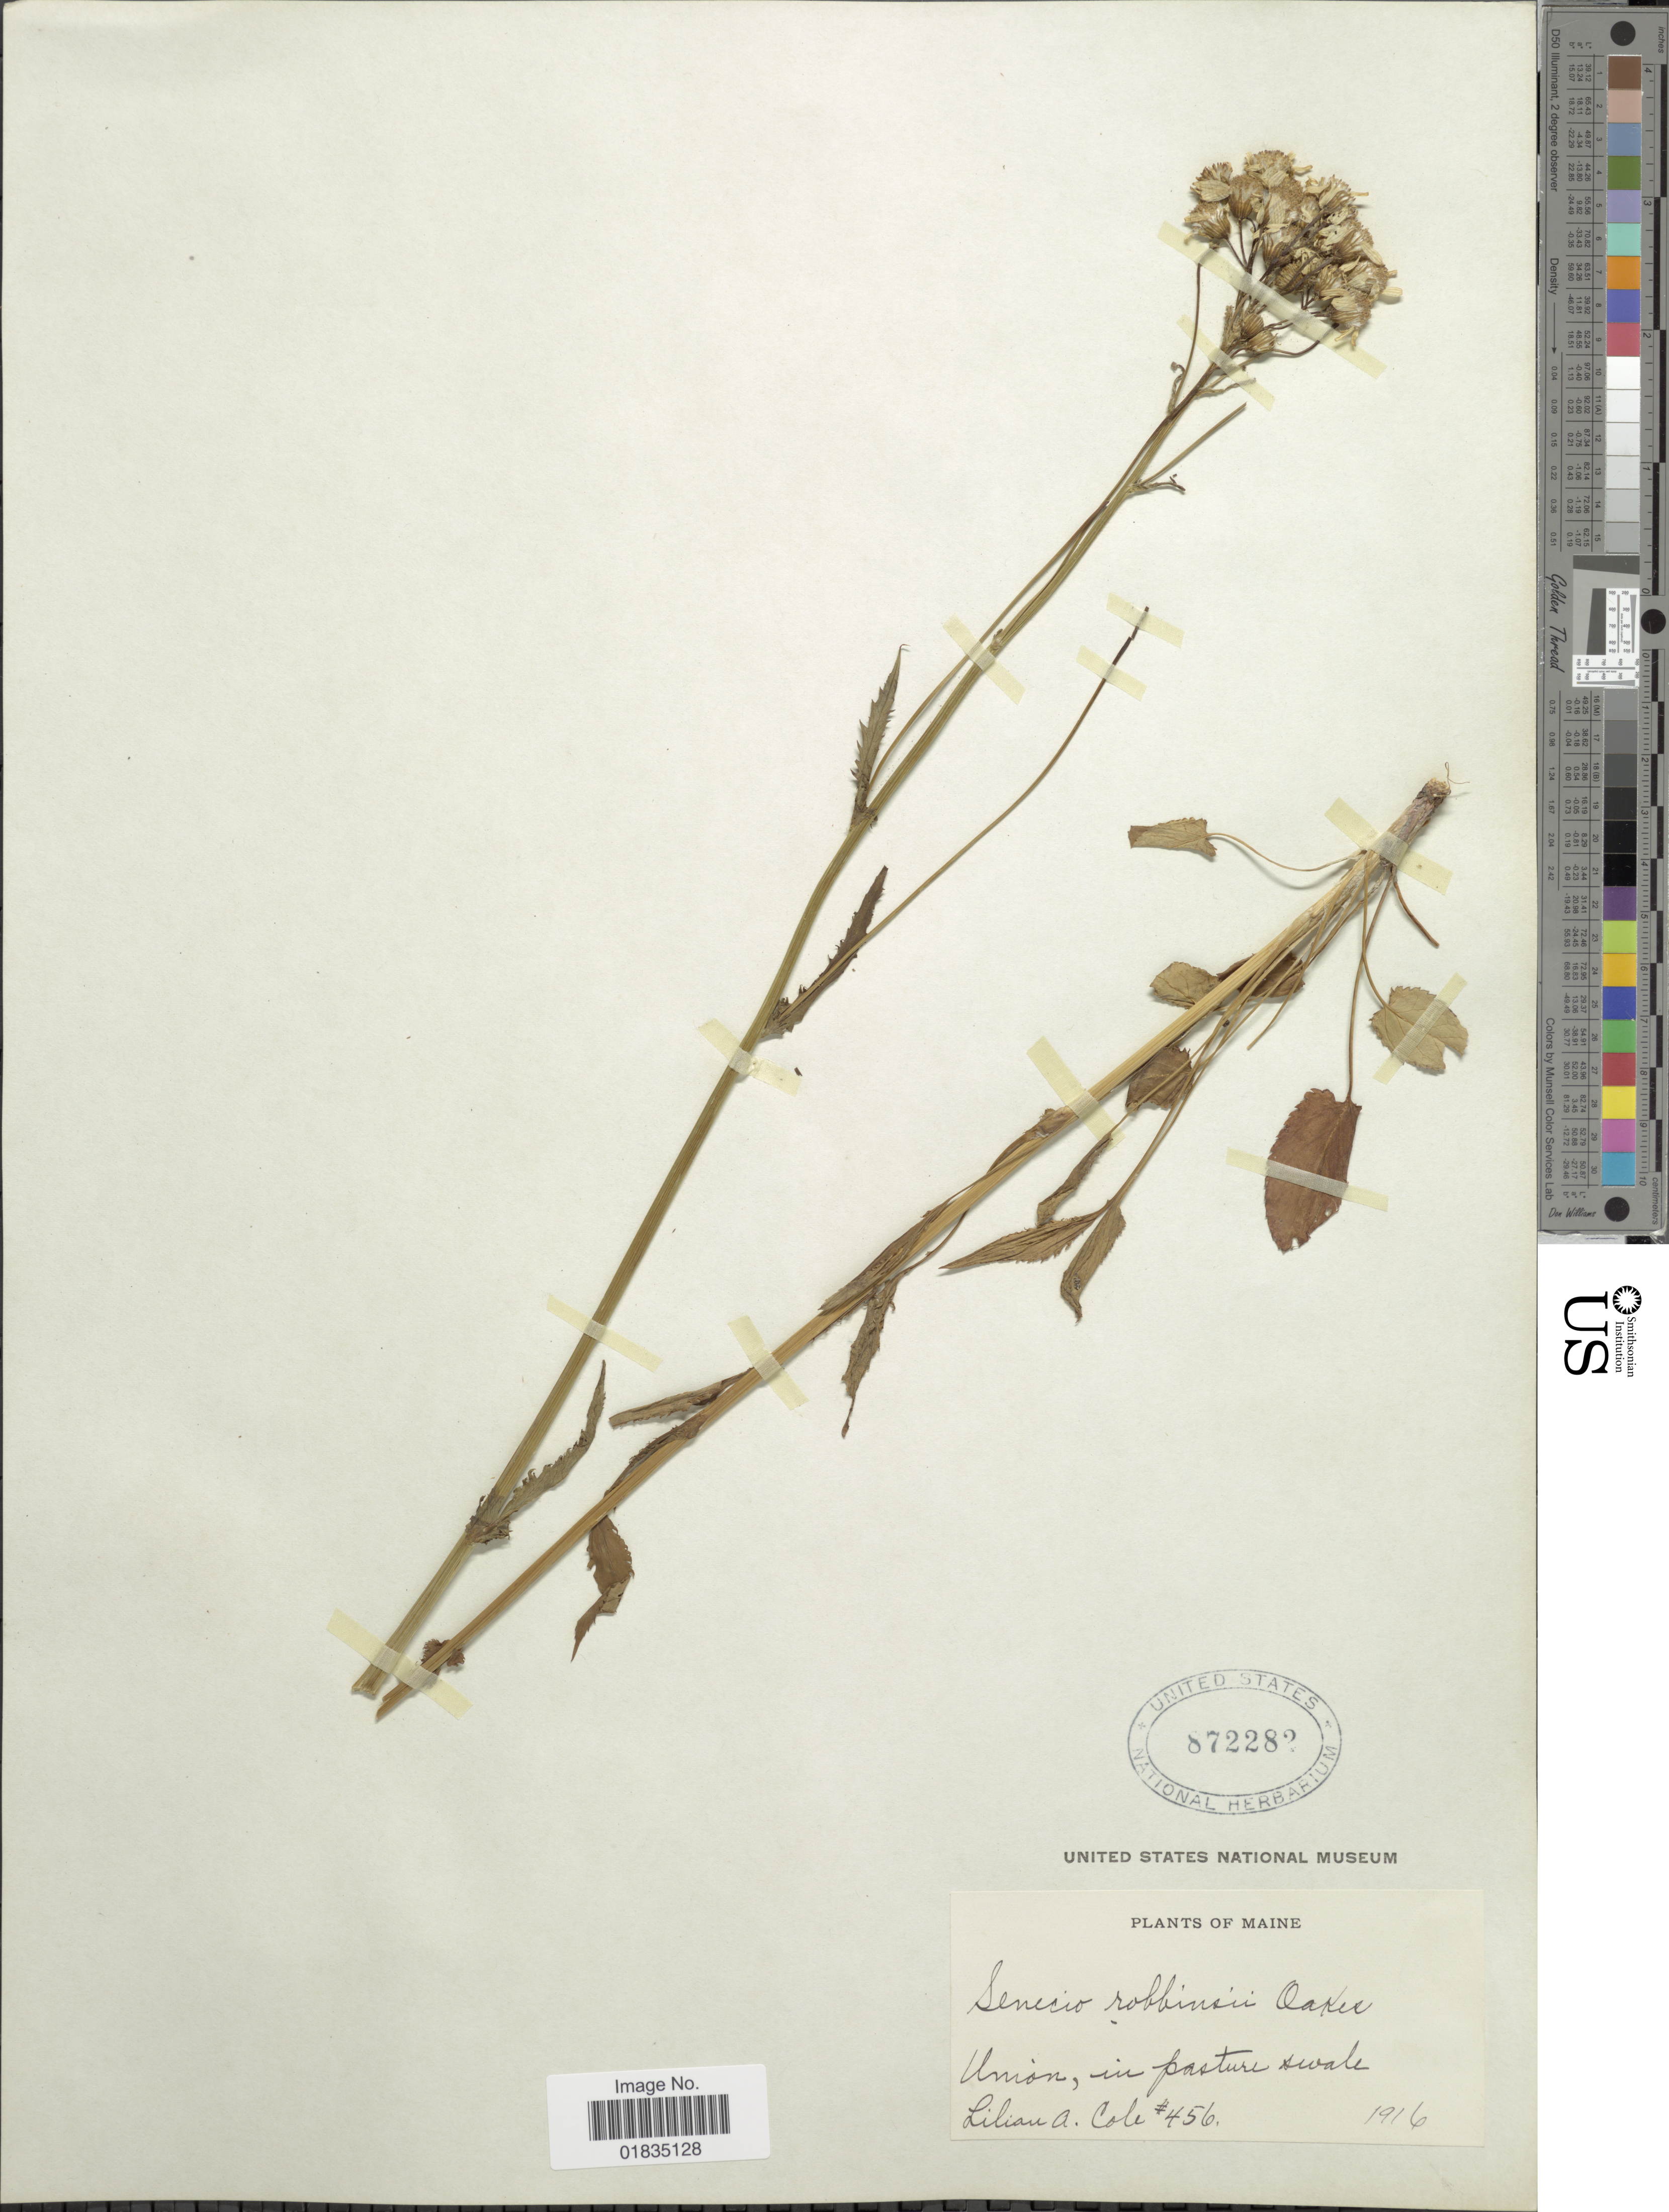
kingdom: Plantae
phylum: Tracheophyta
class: Magnoliopsida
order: Asterales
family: Asteraceae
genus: Packera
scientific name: Packera schweinitziana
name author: (Nutt.) W.A. Weber & Á. Löve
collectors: L. A. Cole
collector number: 456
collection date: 1916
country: United States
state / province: Maine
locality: Union, in pasture swale